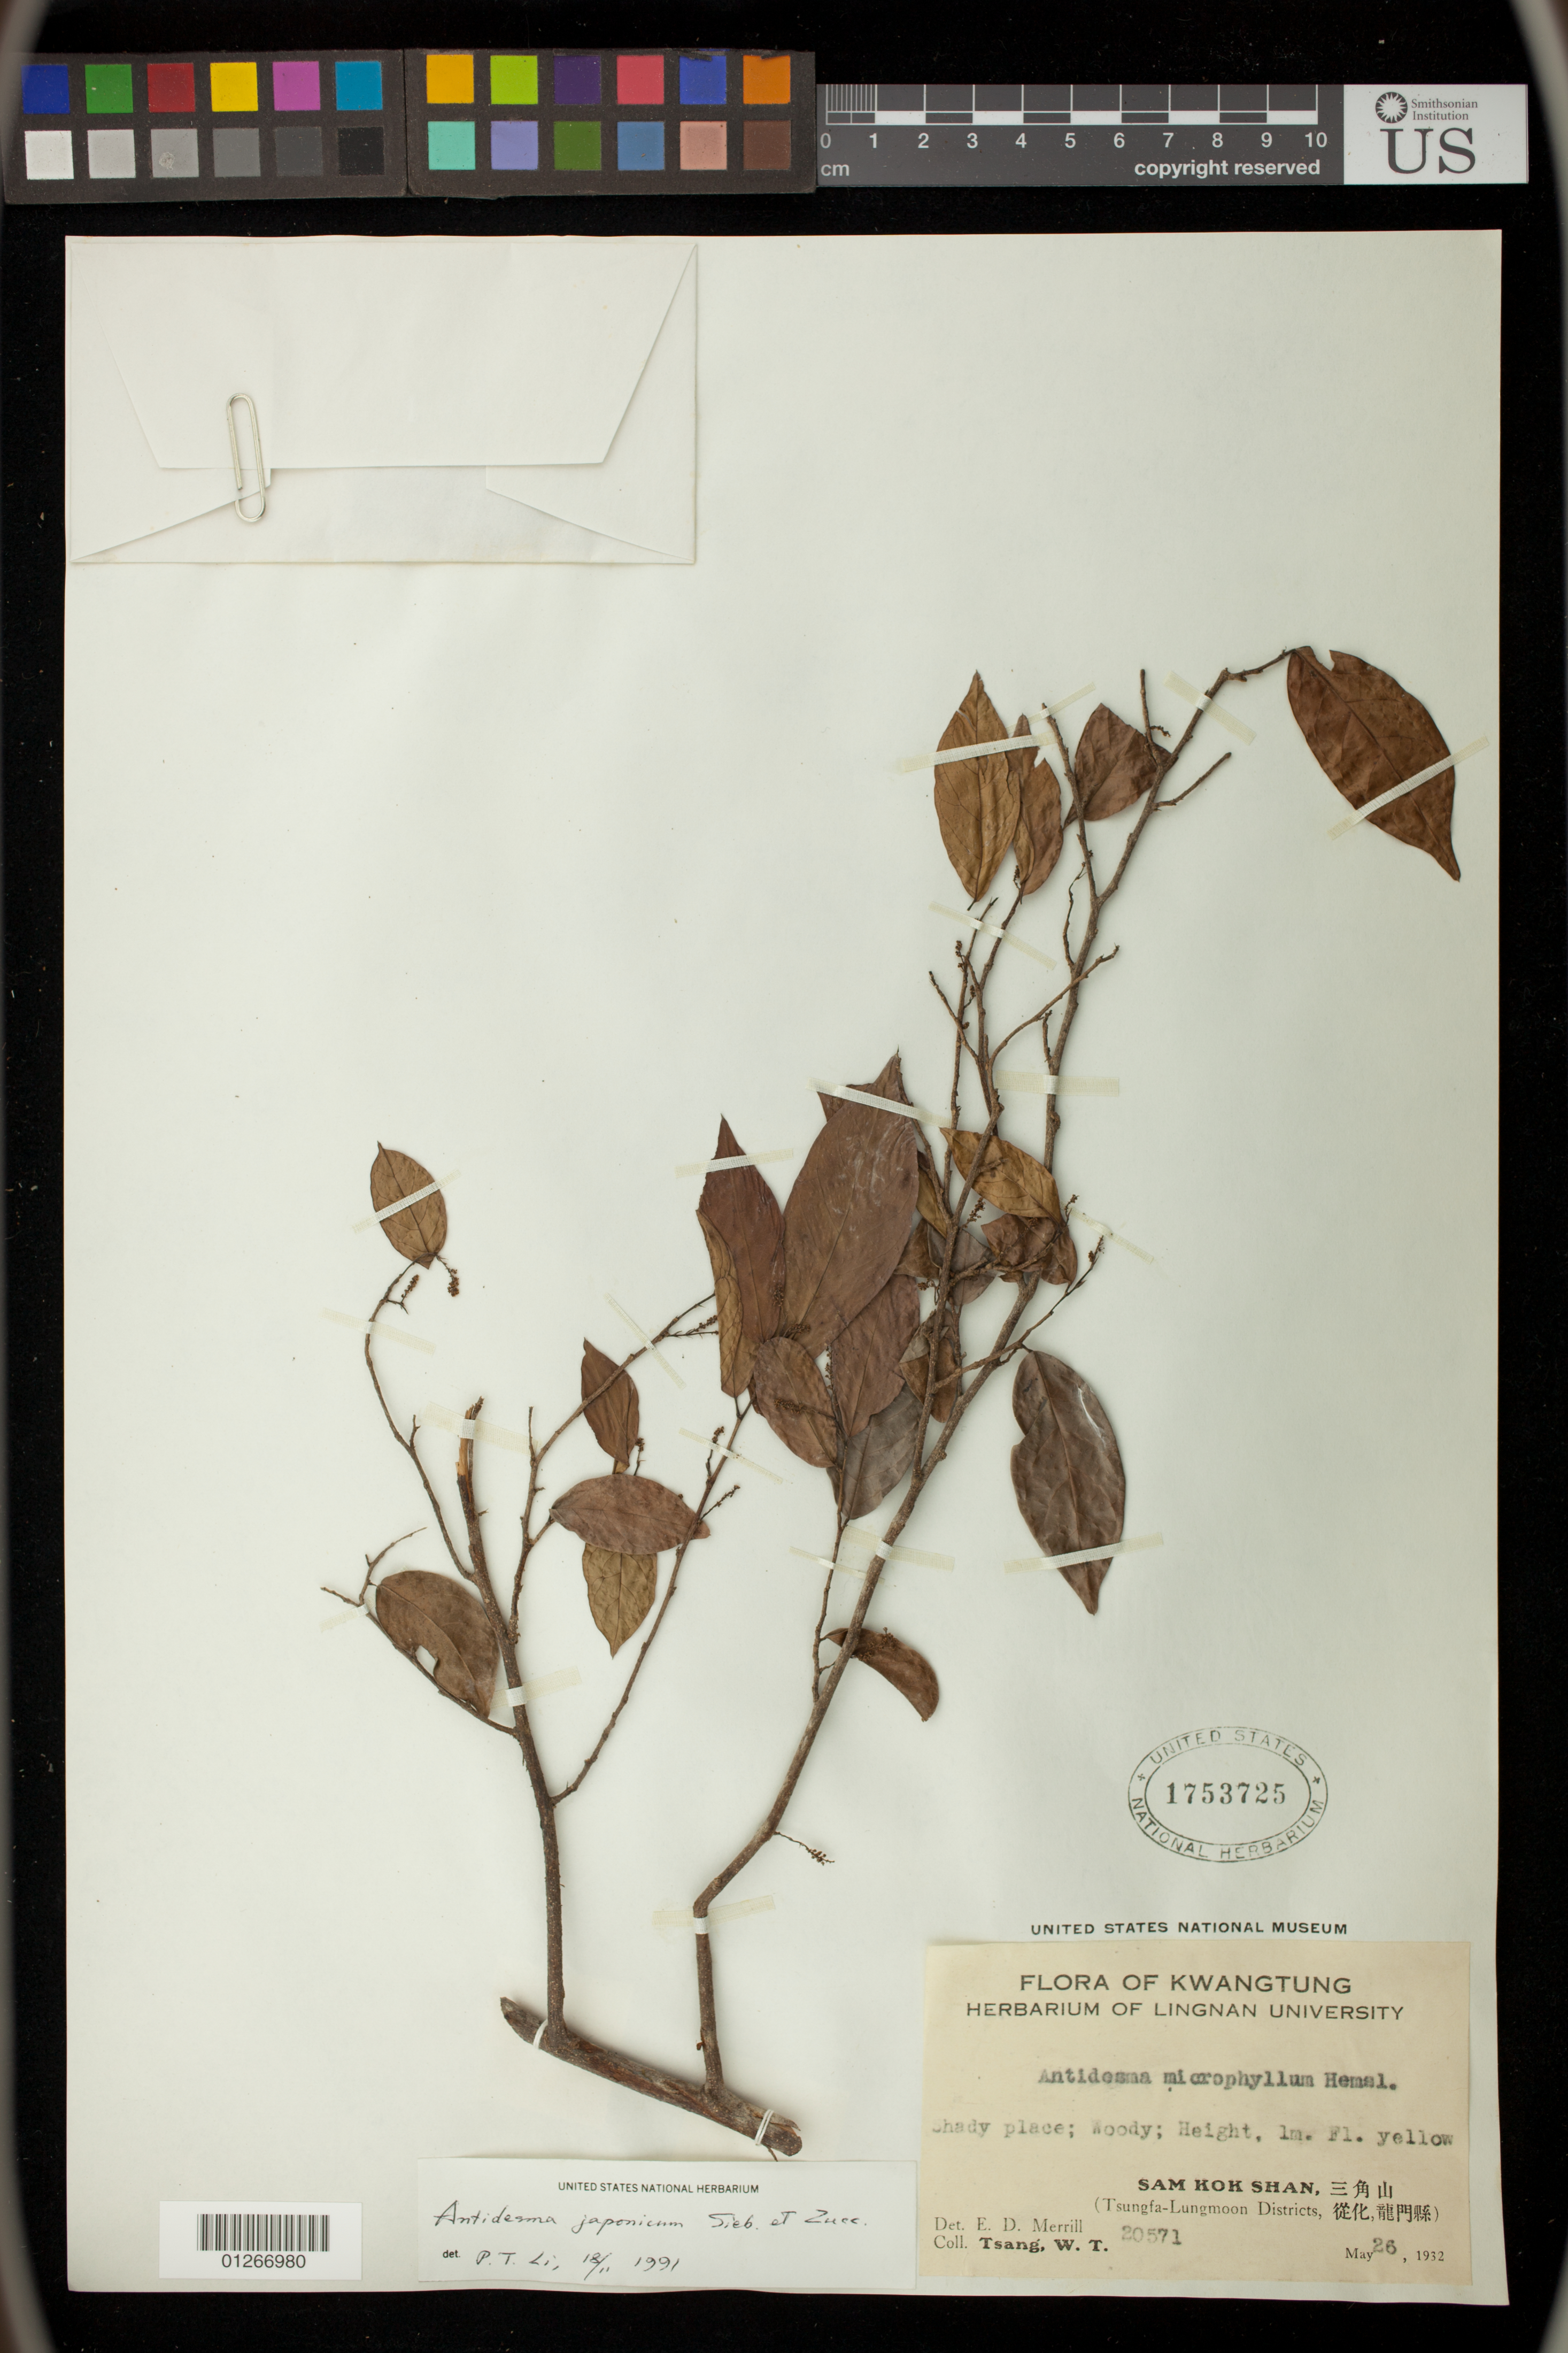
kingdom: Plantae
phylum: Tracheophyta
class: Magnoliopsida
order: Malpighiales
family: Phyllanthaceae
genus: Antidesma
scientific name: Antidesma japonicum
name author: Siebert & Zucc.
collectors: W. T. Tsang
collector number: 20571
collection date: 1932-05-26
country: China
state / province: Hong Kong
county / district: Guangdong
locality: Sam Kok Shan, Tsungfa-Lungmoon Districts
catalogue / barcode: US 1753725